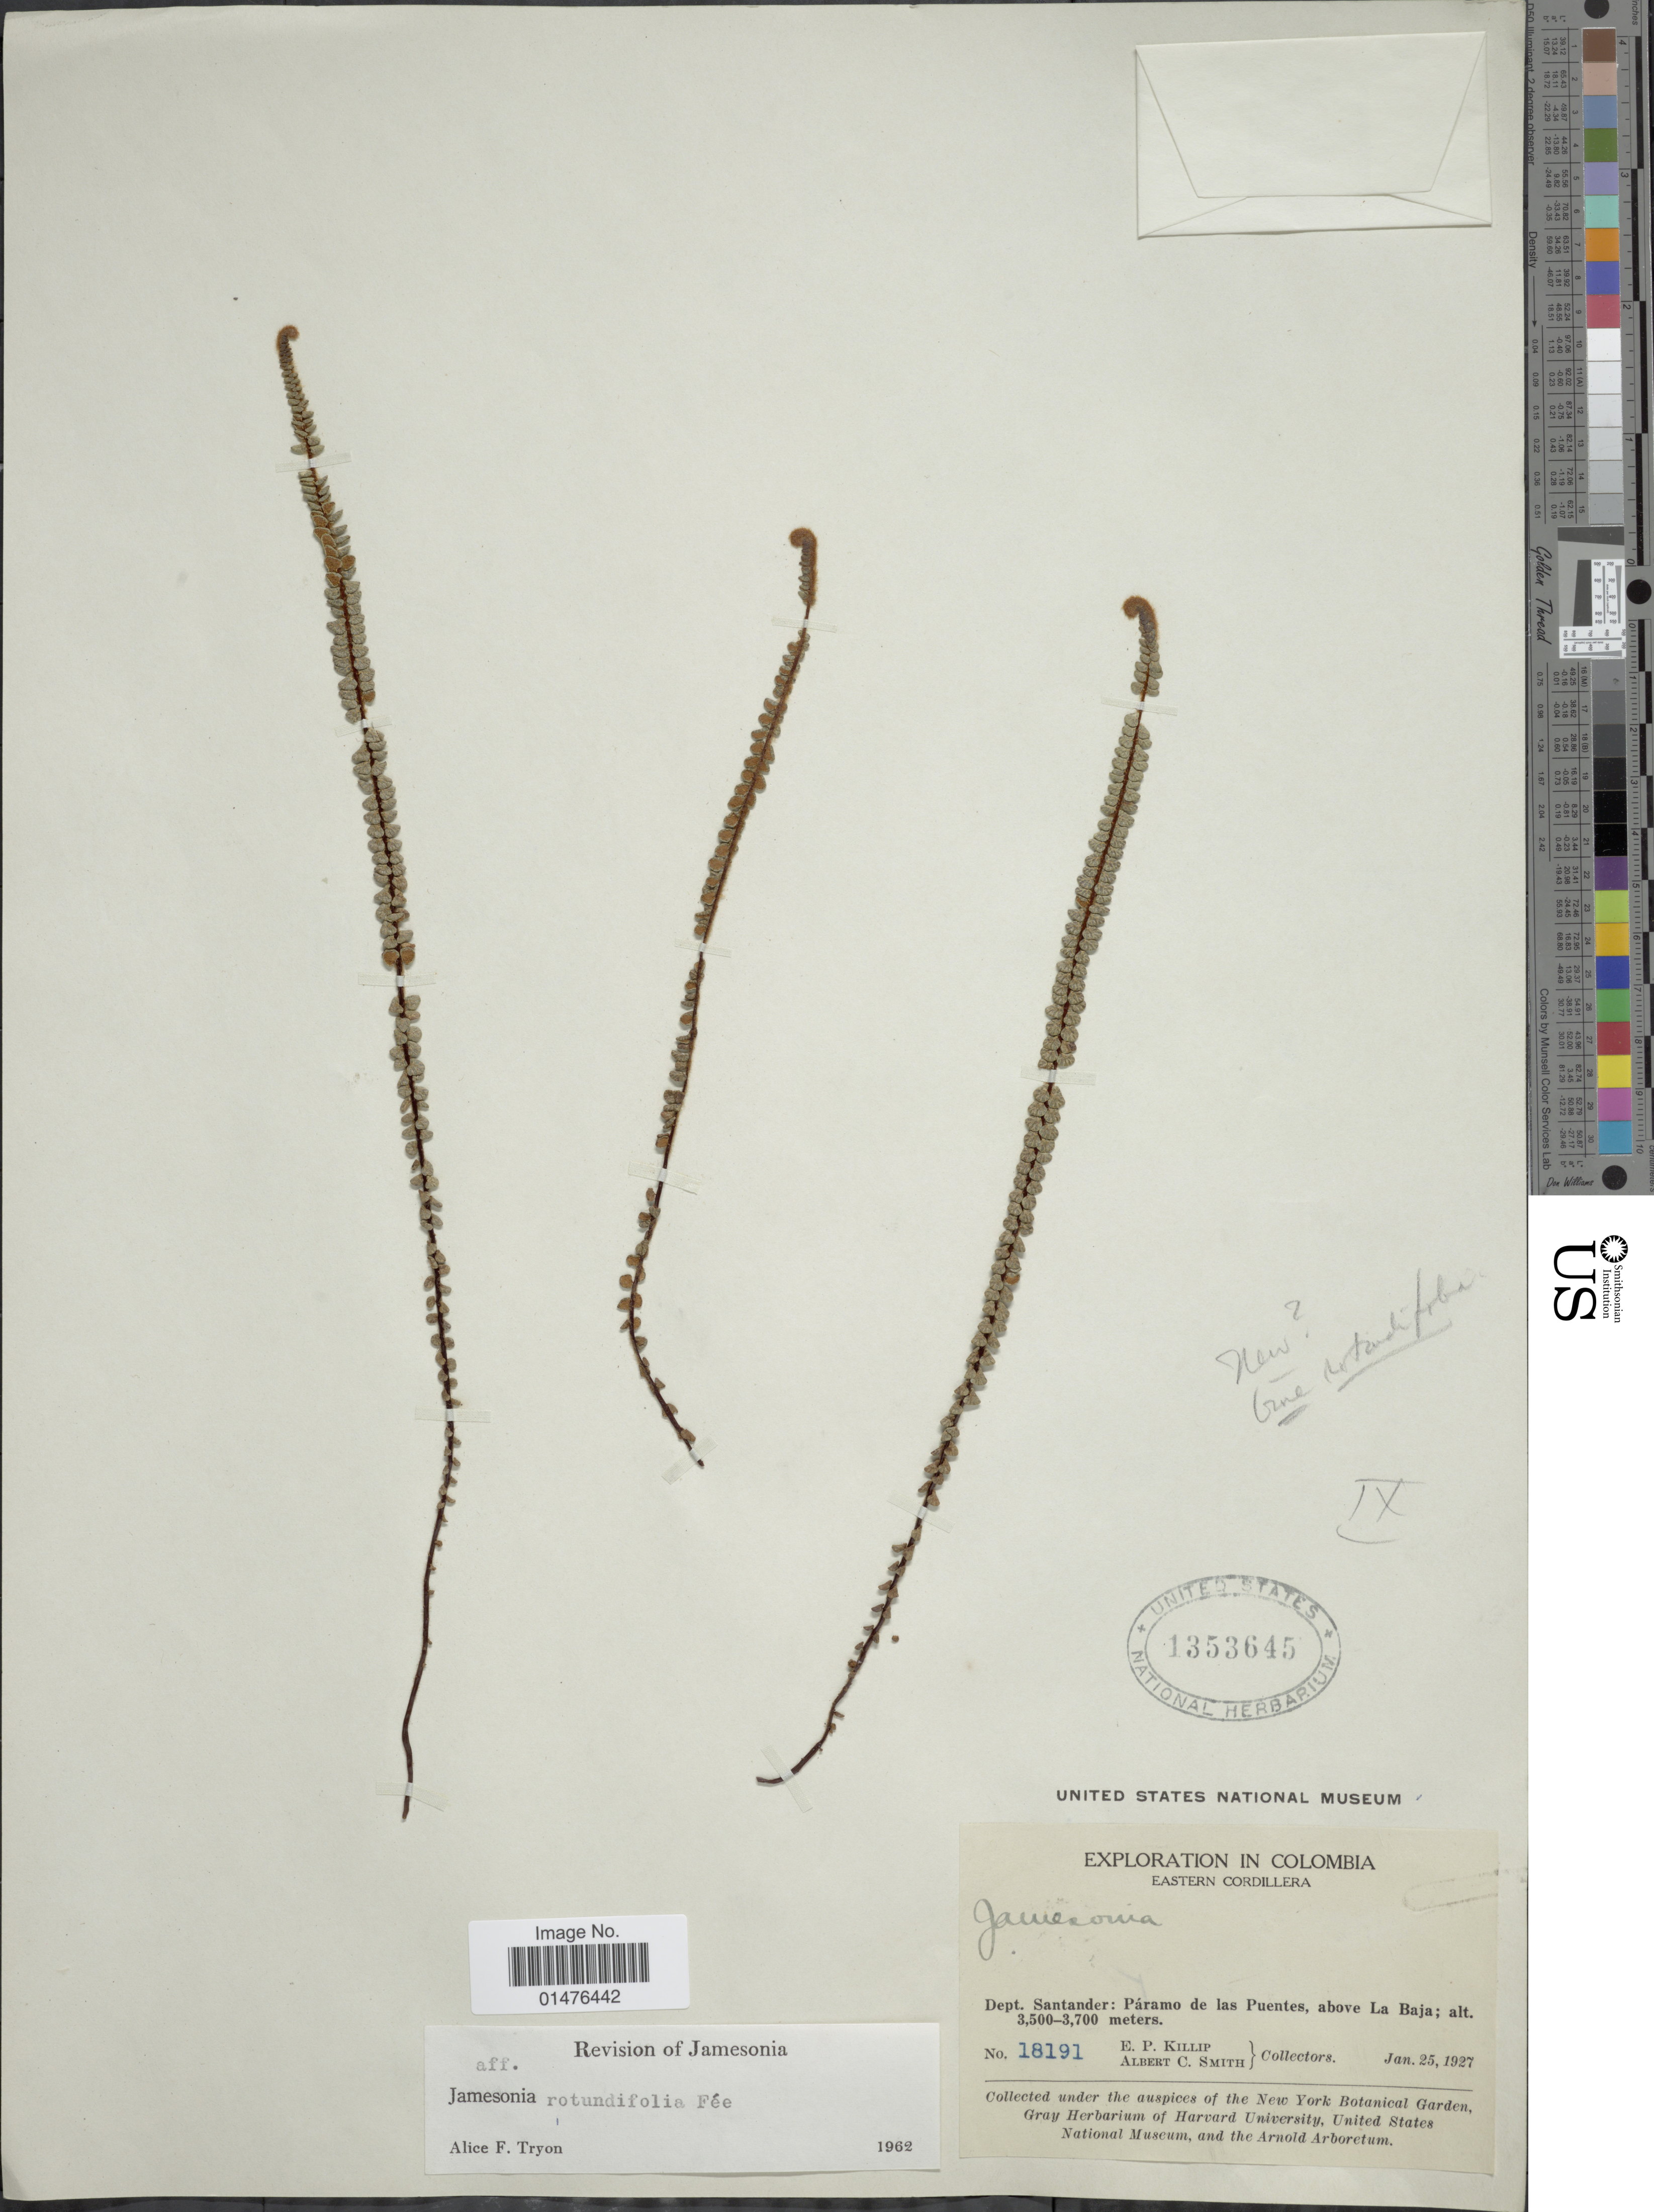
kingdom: Plantae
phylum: Tracheophyta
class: Polypodiopsida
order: Polypodiales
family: Pteridaceae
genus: Jamesonia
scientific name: Jamesonia rotundifolia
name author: Fée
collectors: E. P. Killip & A. C. Smith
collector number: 18191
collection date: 1927-01-25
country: Colombia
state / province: Santander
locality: Eastern Cordillera. Dept. Santander: Páramo de las Puentes, above La Baja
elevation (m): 3500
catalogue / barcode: US 1353645